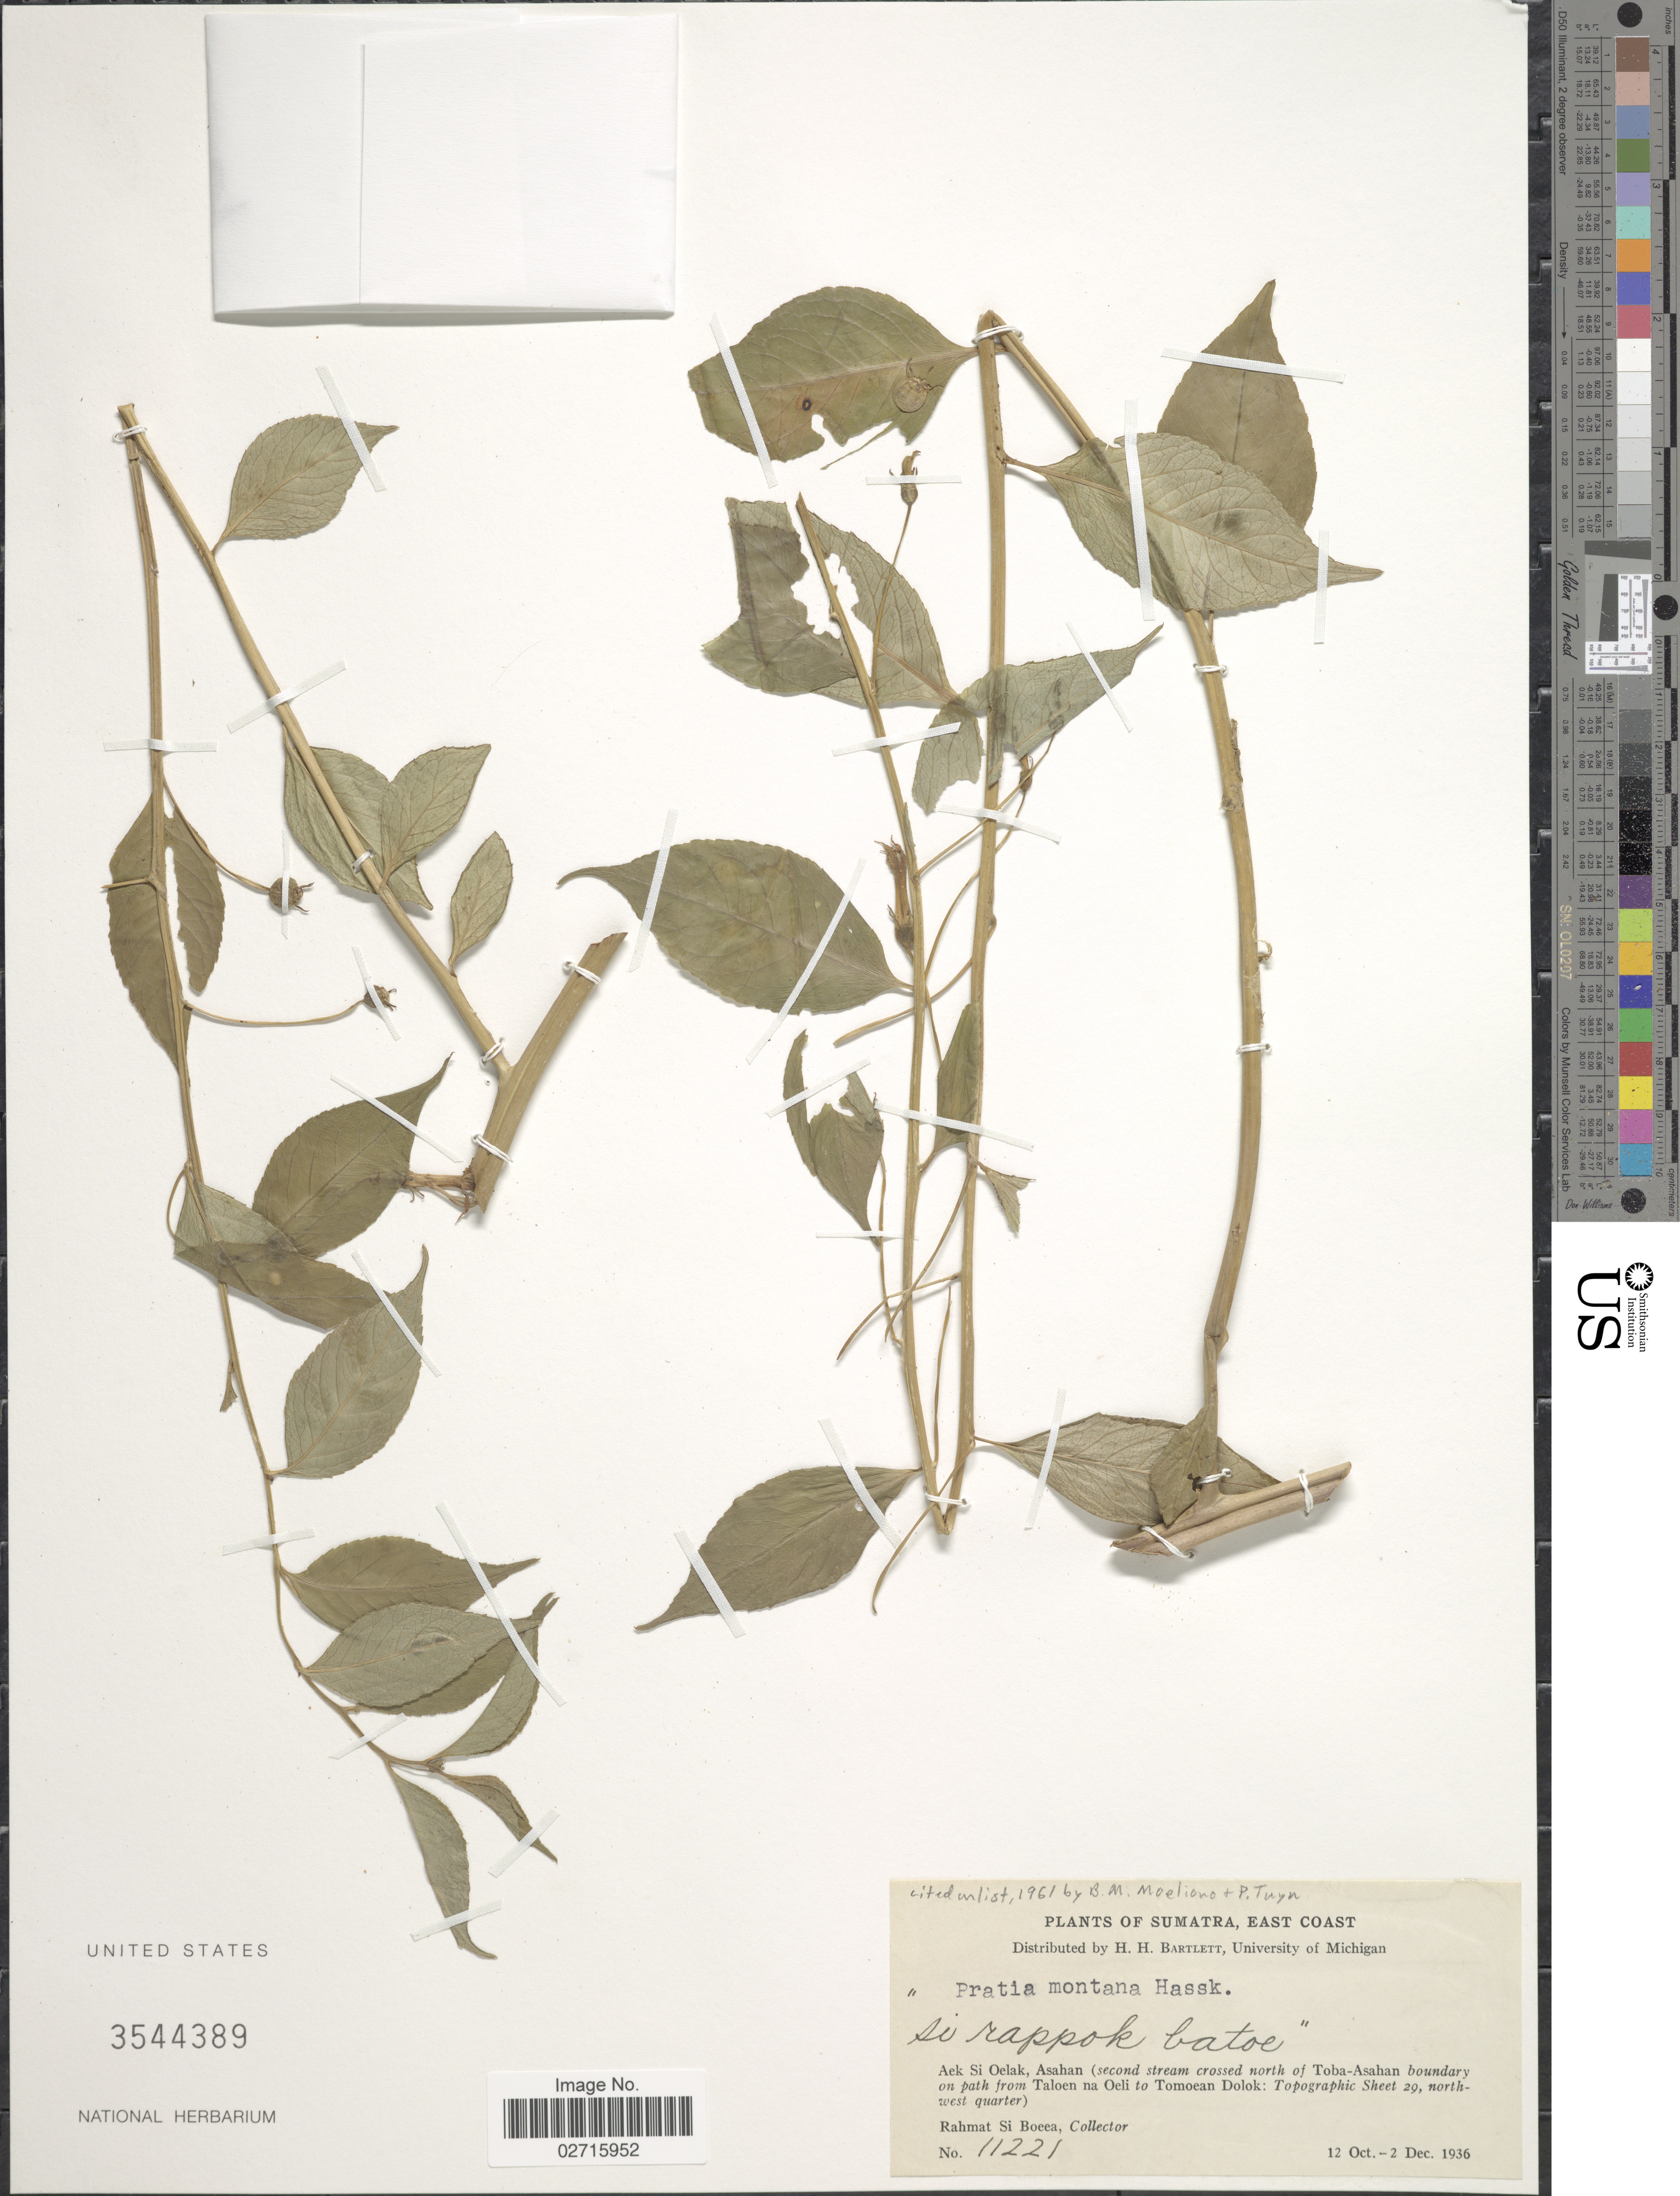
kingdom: Plantae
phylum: Tracheophyta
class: Magnoliopsida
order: Asterales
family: Campanulaceae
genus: Lobelia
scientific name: Lobelia montana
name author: Reinw. ex Blume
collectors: Rahmat Si Boeea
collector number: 11221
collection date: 1936-10-12/1936-12-02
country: Indonesia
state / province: Sumatra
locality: East Coast, Aek Si Oelak, Asahan (second stream crossed north of Toba-Asahan boundary on path from Taloen na Oeli to Tomoean Dolok: Topographic Sheet 29, northwest quarter).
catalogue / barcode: US 3544389